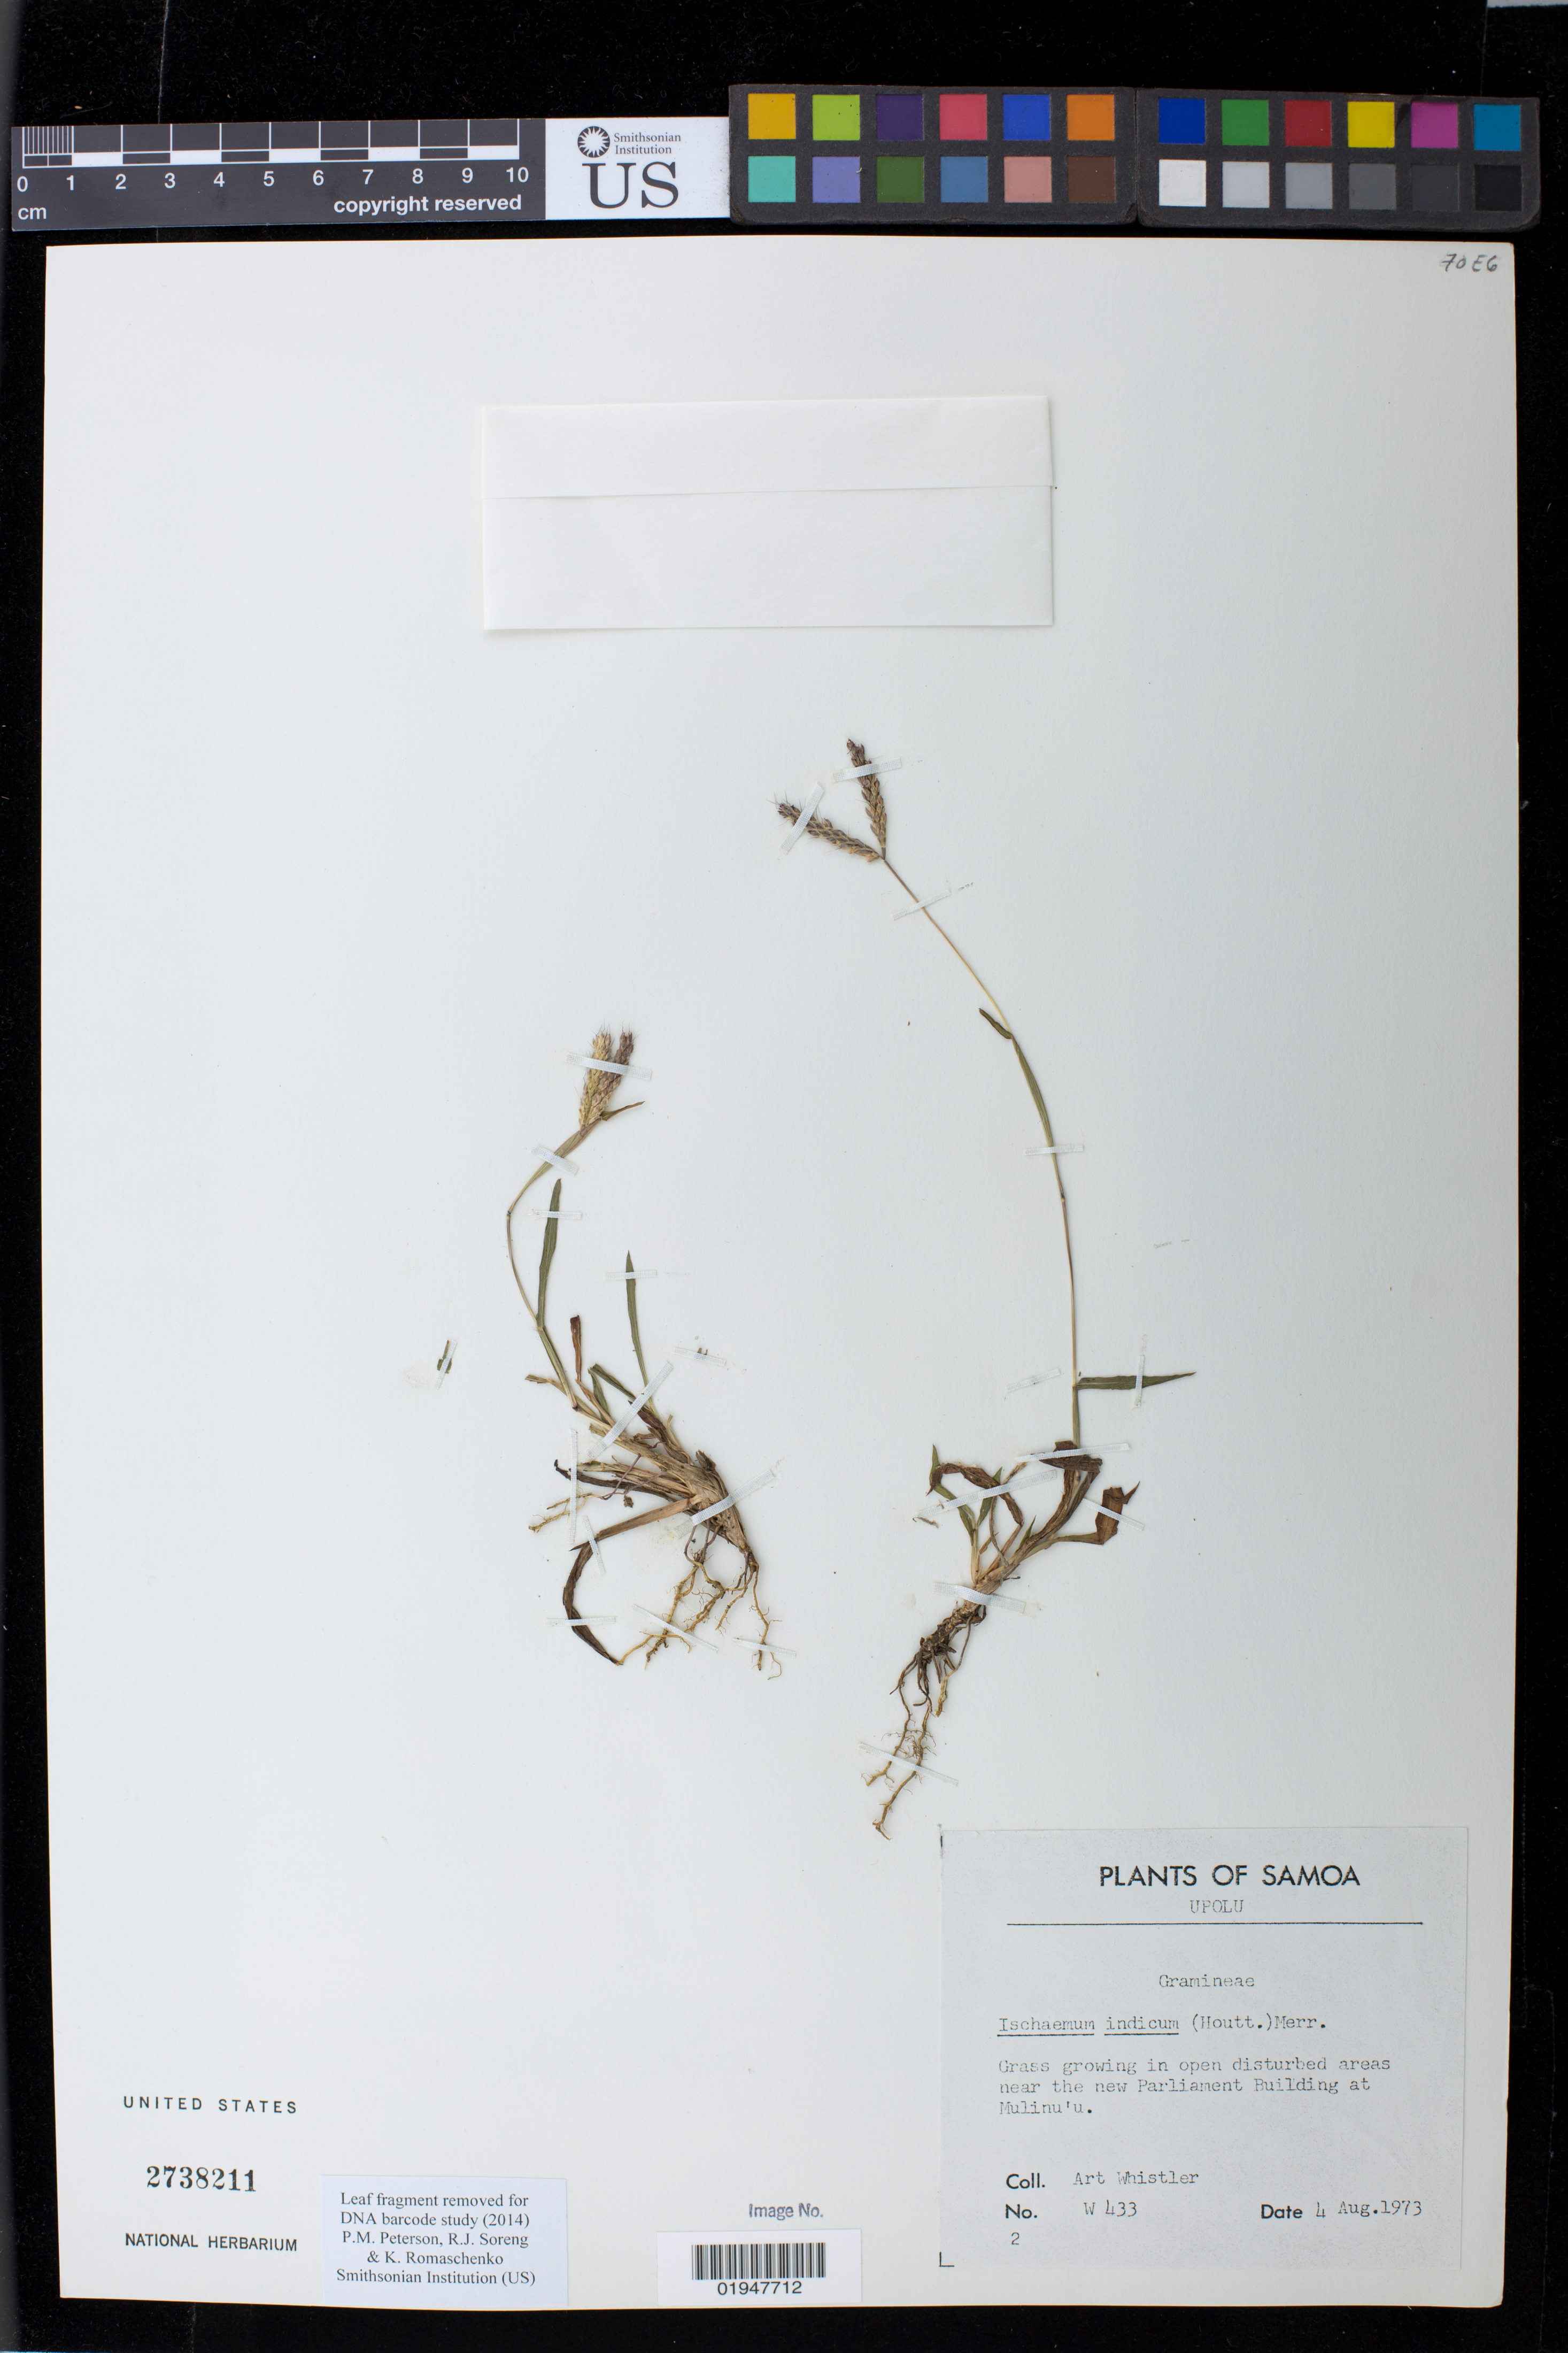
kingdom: Plantae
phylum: Tracheophyta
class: Liliopsida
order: Poales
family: Poaceae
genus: Ischaemum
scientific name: Ischaemum indicum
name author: (Houtt.) Merr.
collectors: A. Whistler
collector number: W433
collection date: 1973-08-04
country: Samoa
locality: near the new Parliament Building at Mulinu'u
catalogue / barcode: US 2738211